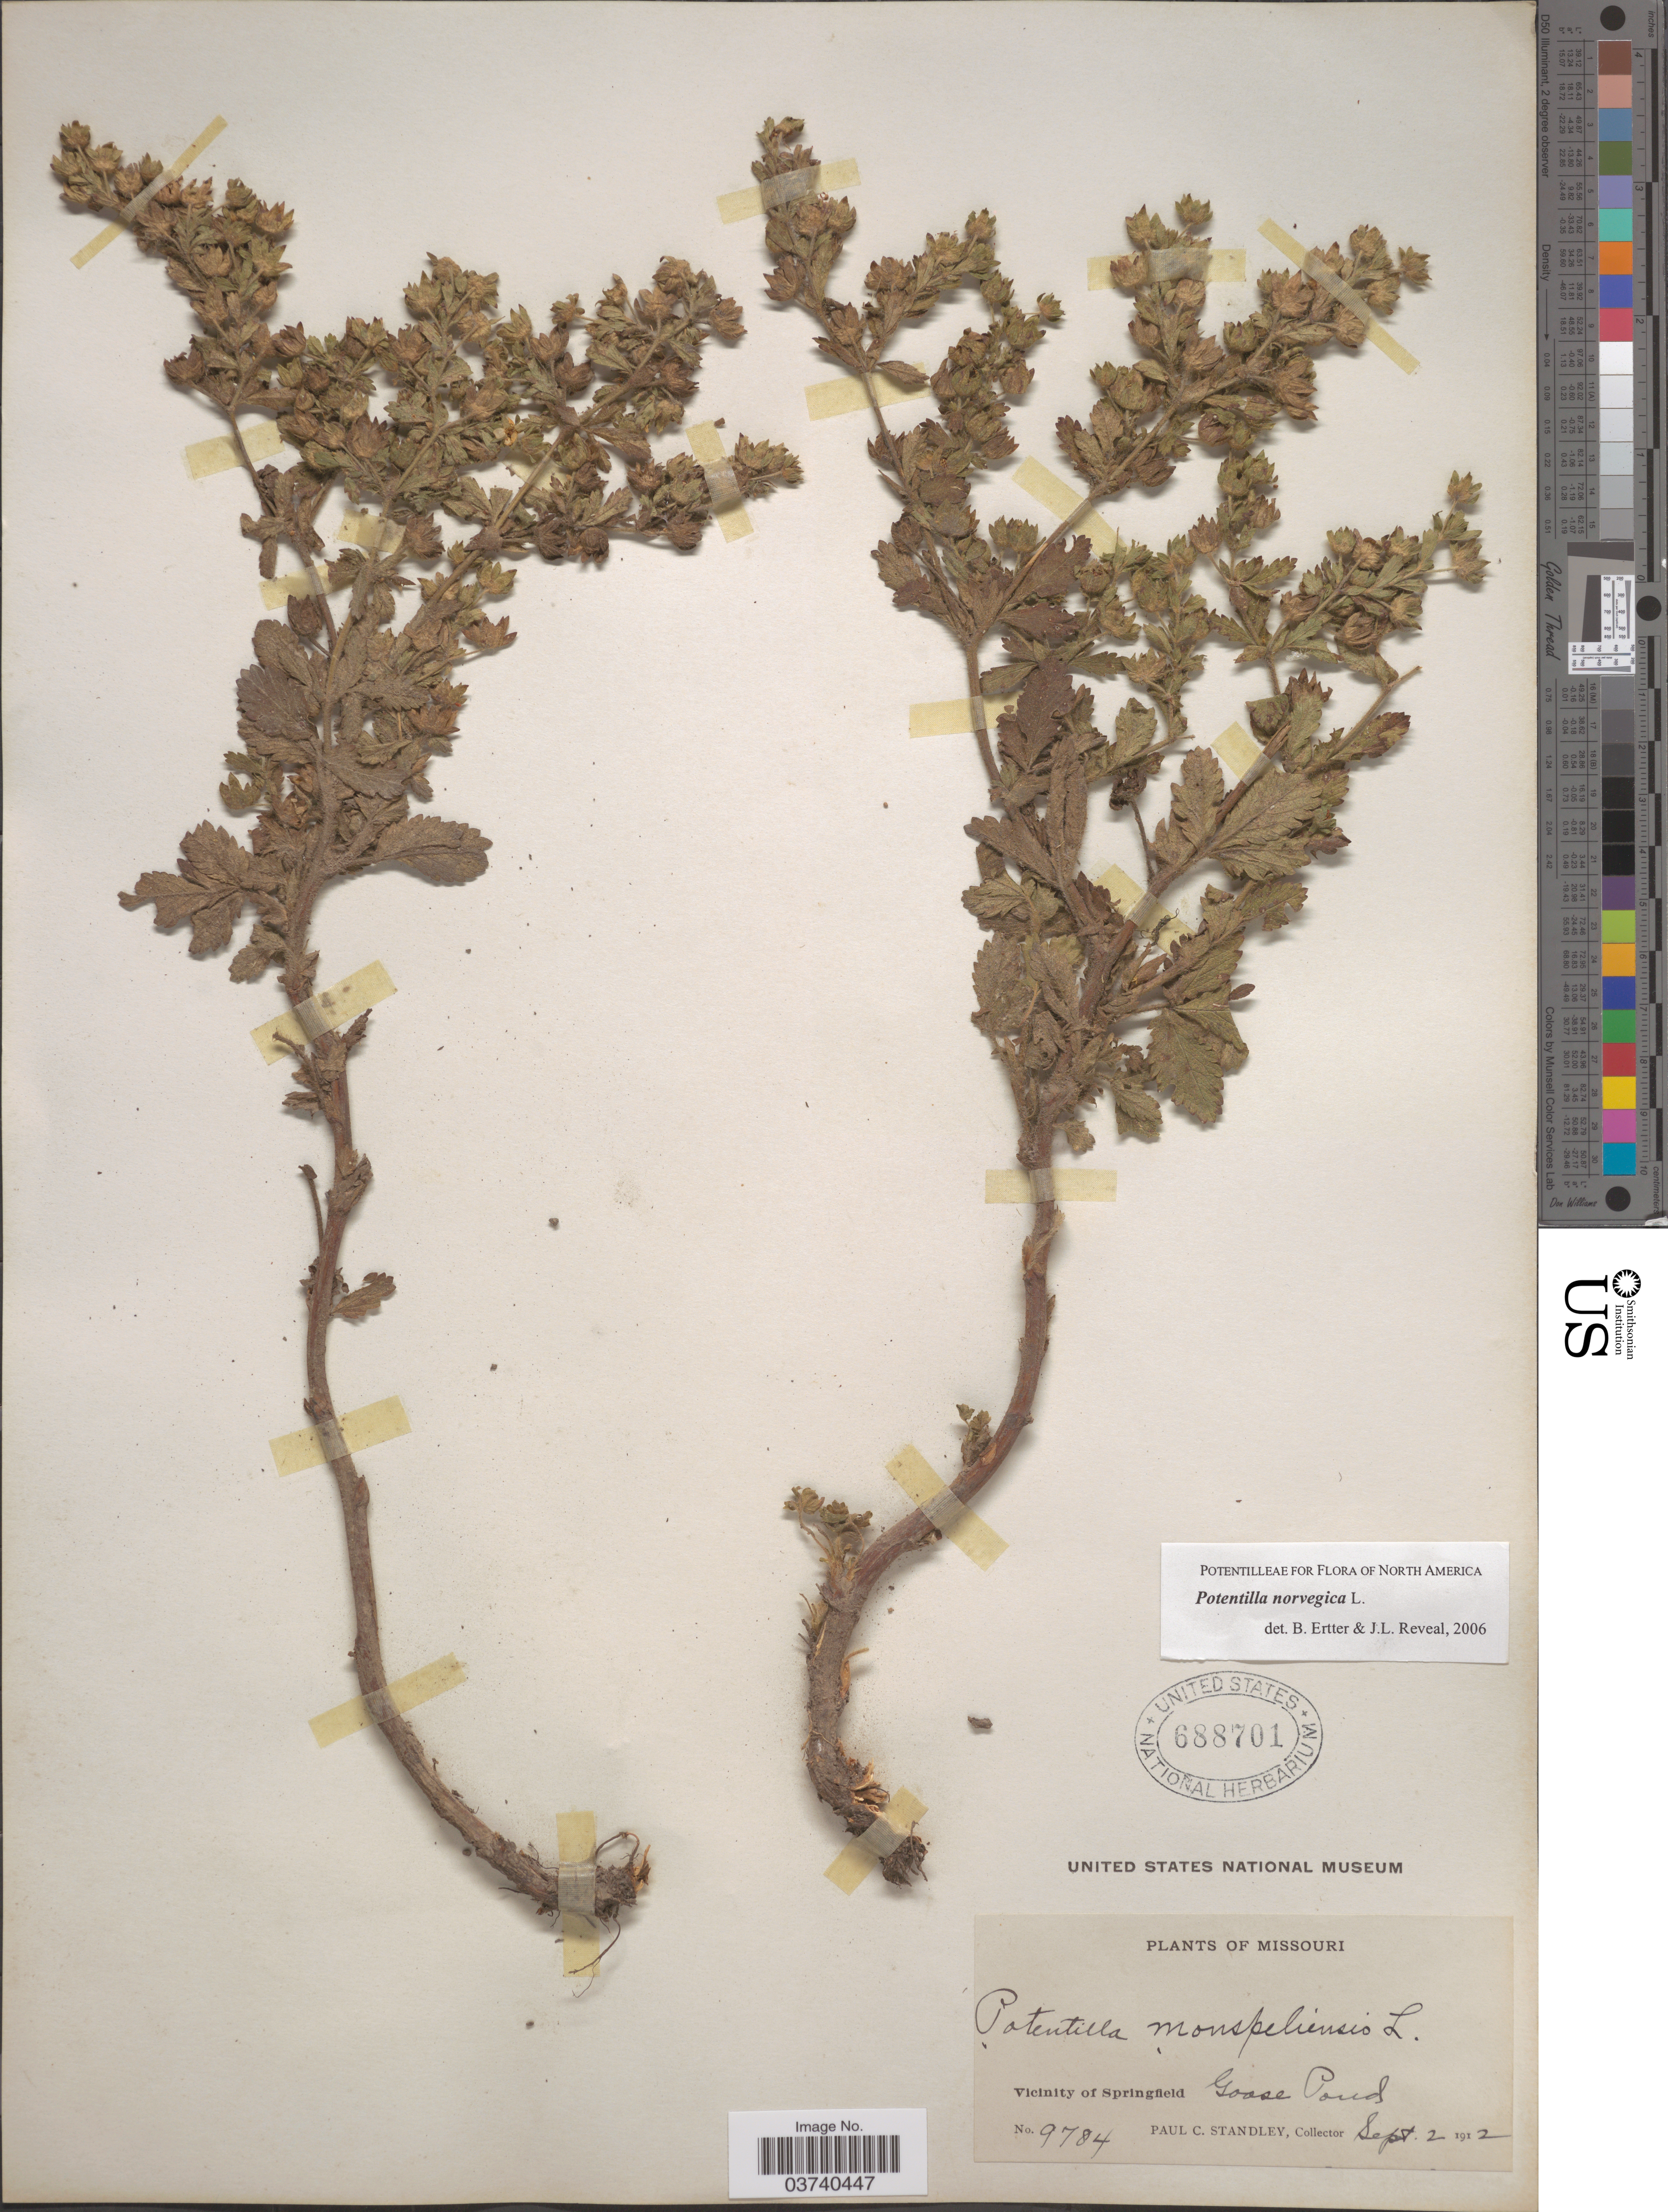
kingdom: Plantae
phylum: Tracheophyta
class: Magnoliopsida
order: Rosales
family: Rosaceae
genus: Potentilla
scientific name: Potentilla norvegica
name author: L.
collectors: P. C. Standley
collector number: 9784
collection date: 1912-09-02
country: United States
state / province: Missouri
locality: Vicinity of Springfield. Goose Pond.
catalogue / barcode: US 688701